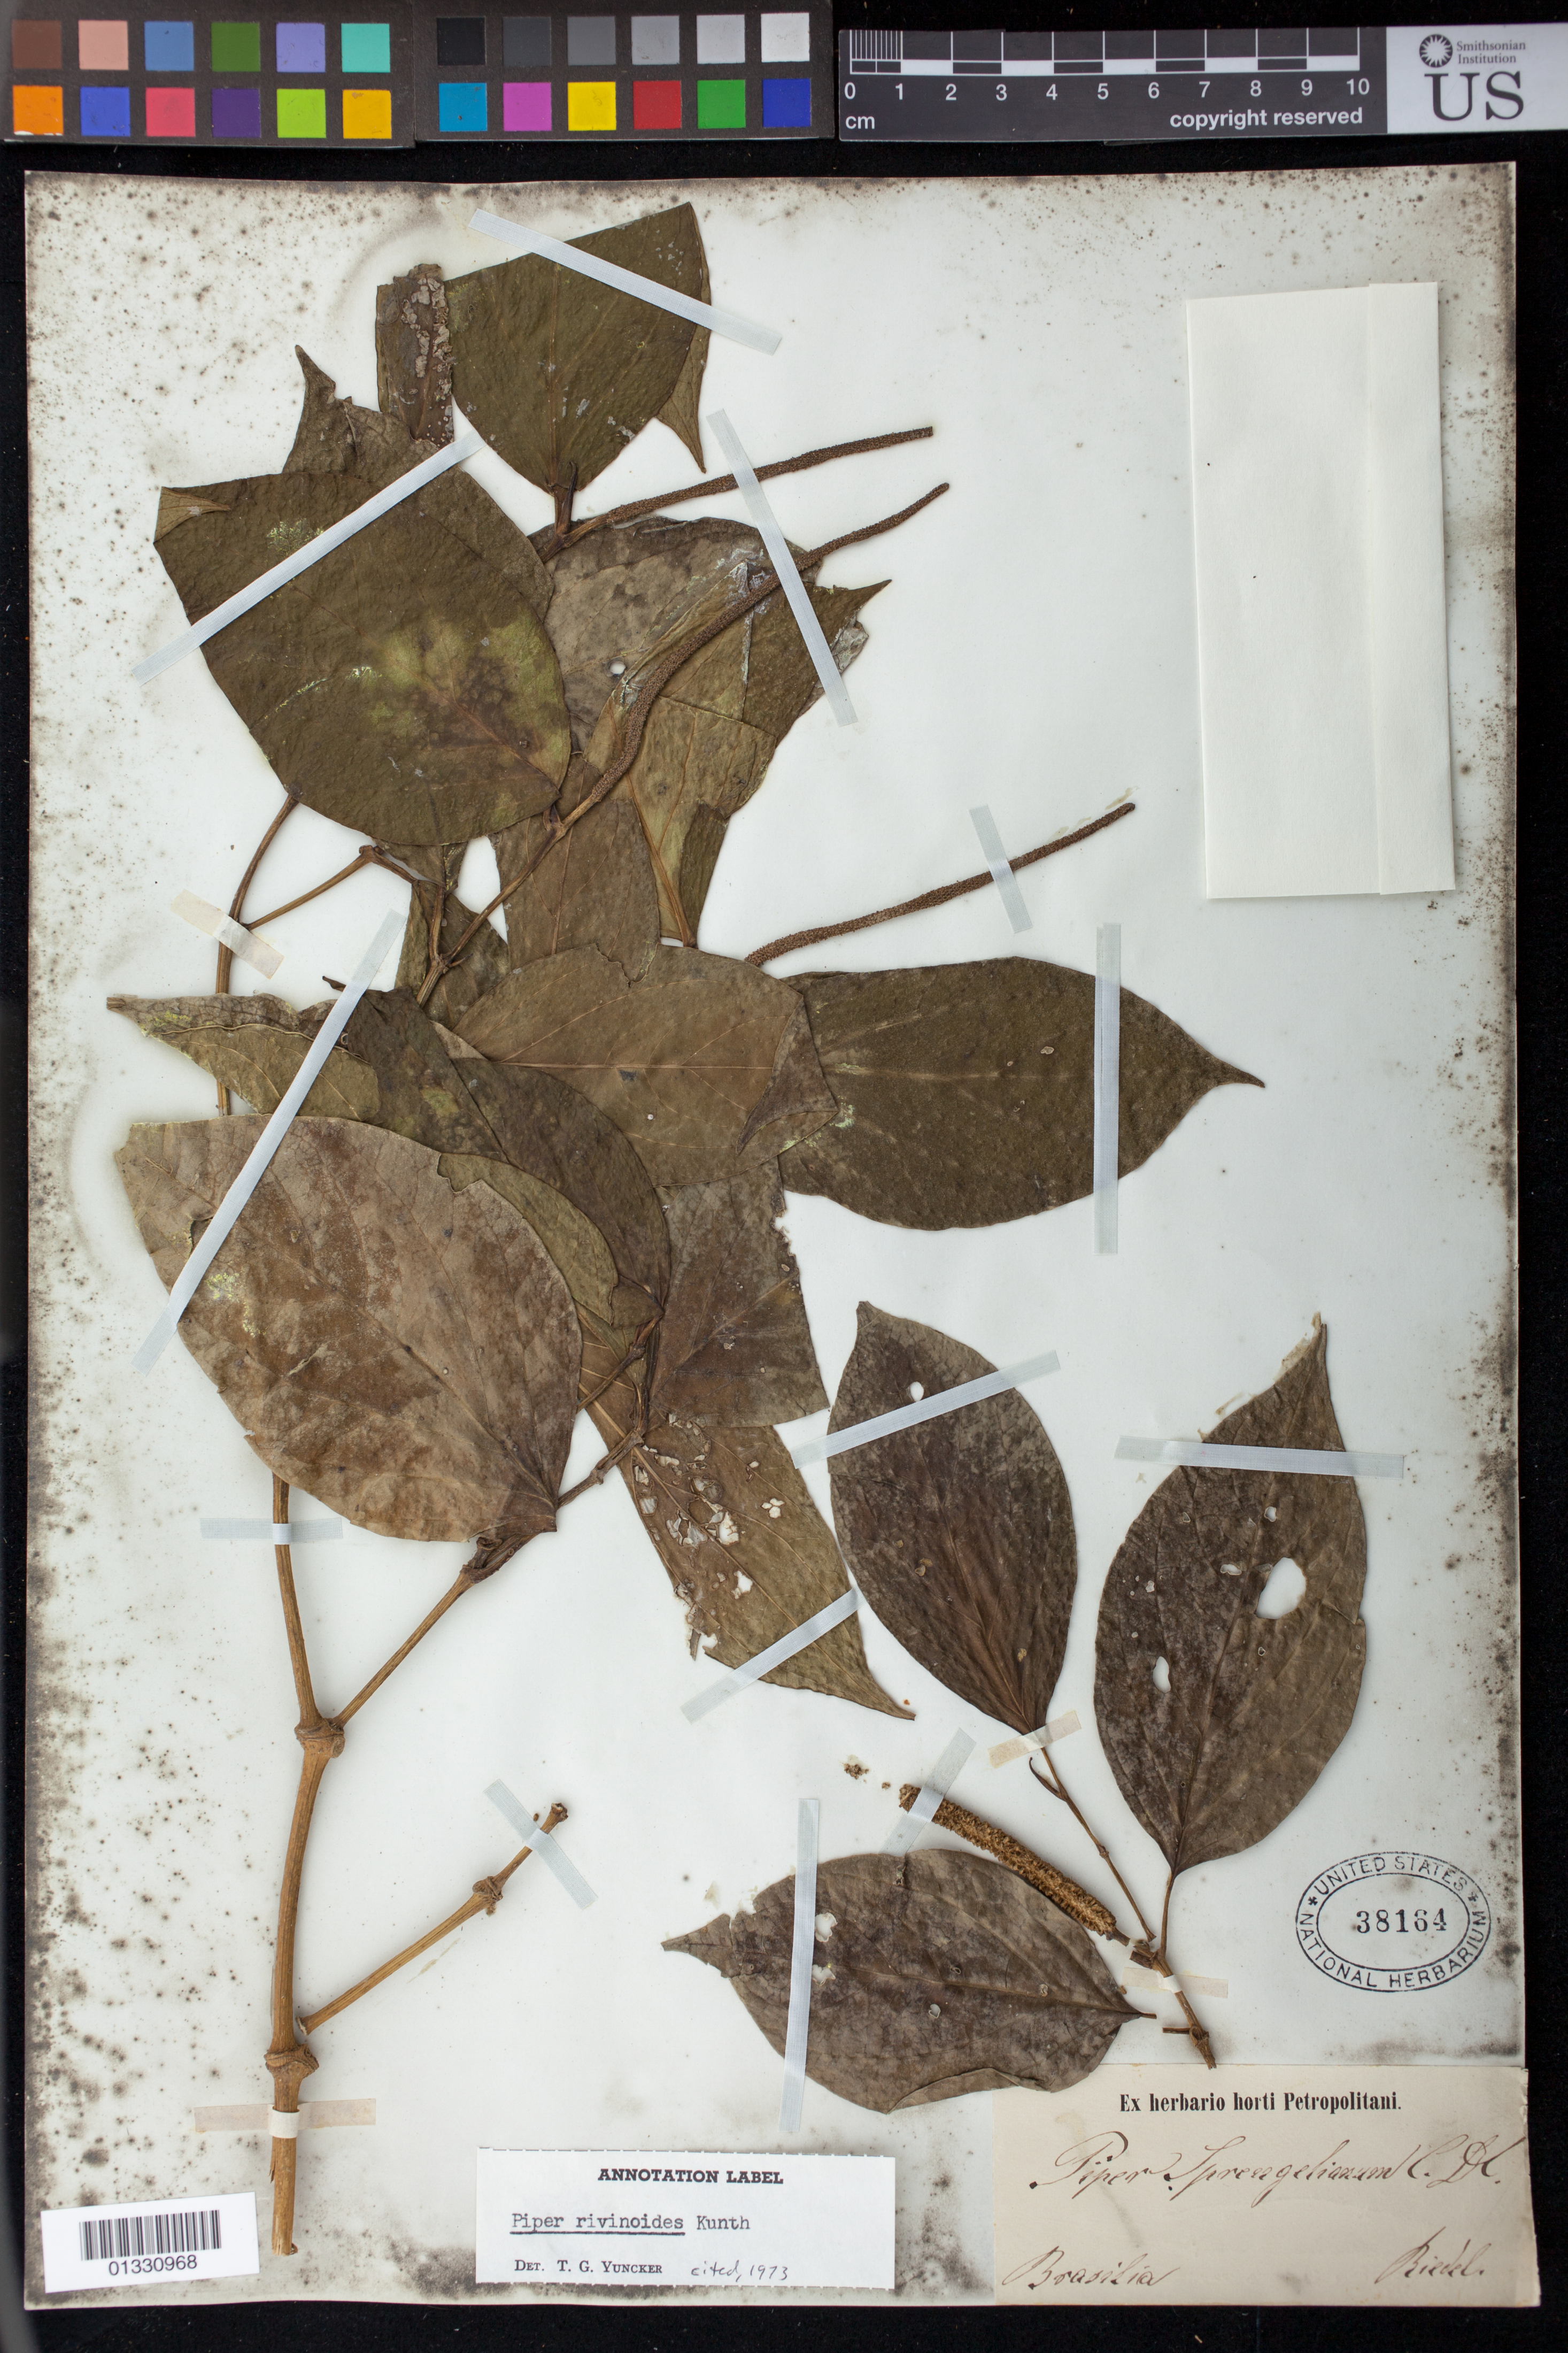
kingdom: Plantae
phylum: Tracheophyta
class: Magnoliopsida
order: Piperales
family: Piperaceae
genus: Piper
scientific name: Piper rivinoides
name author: Kunth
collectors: L. Riedel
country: Brazil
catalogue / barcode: US 38164